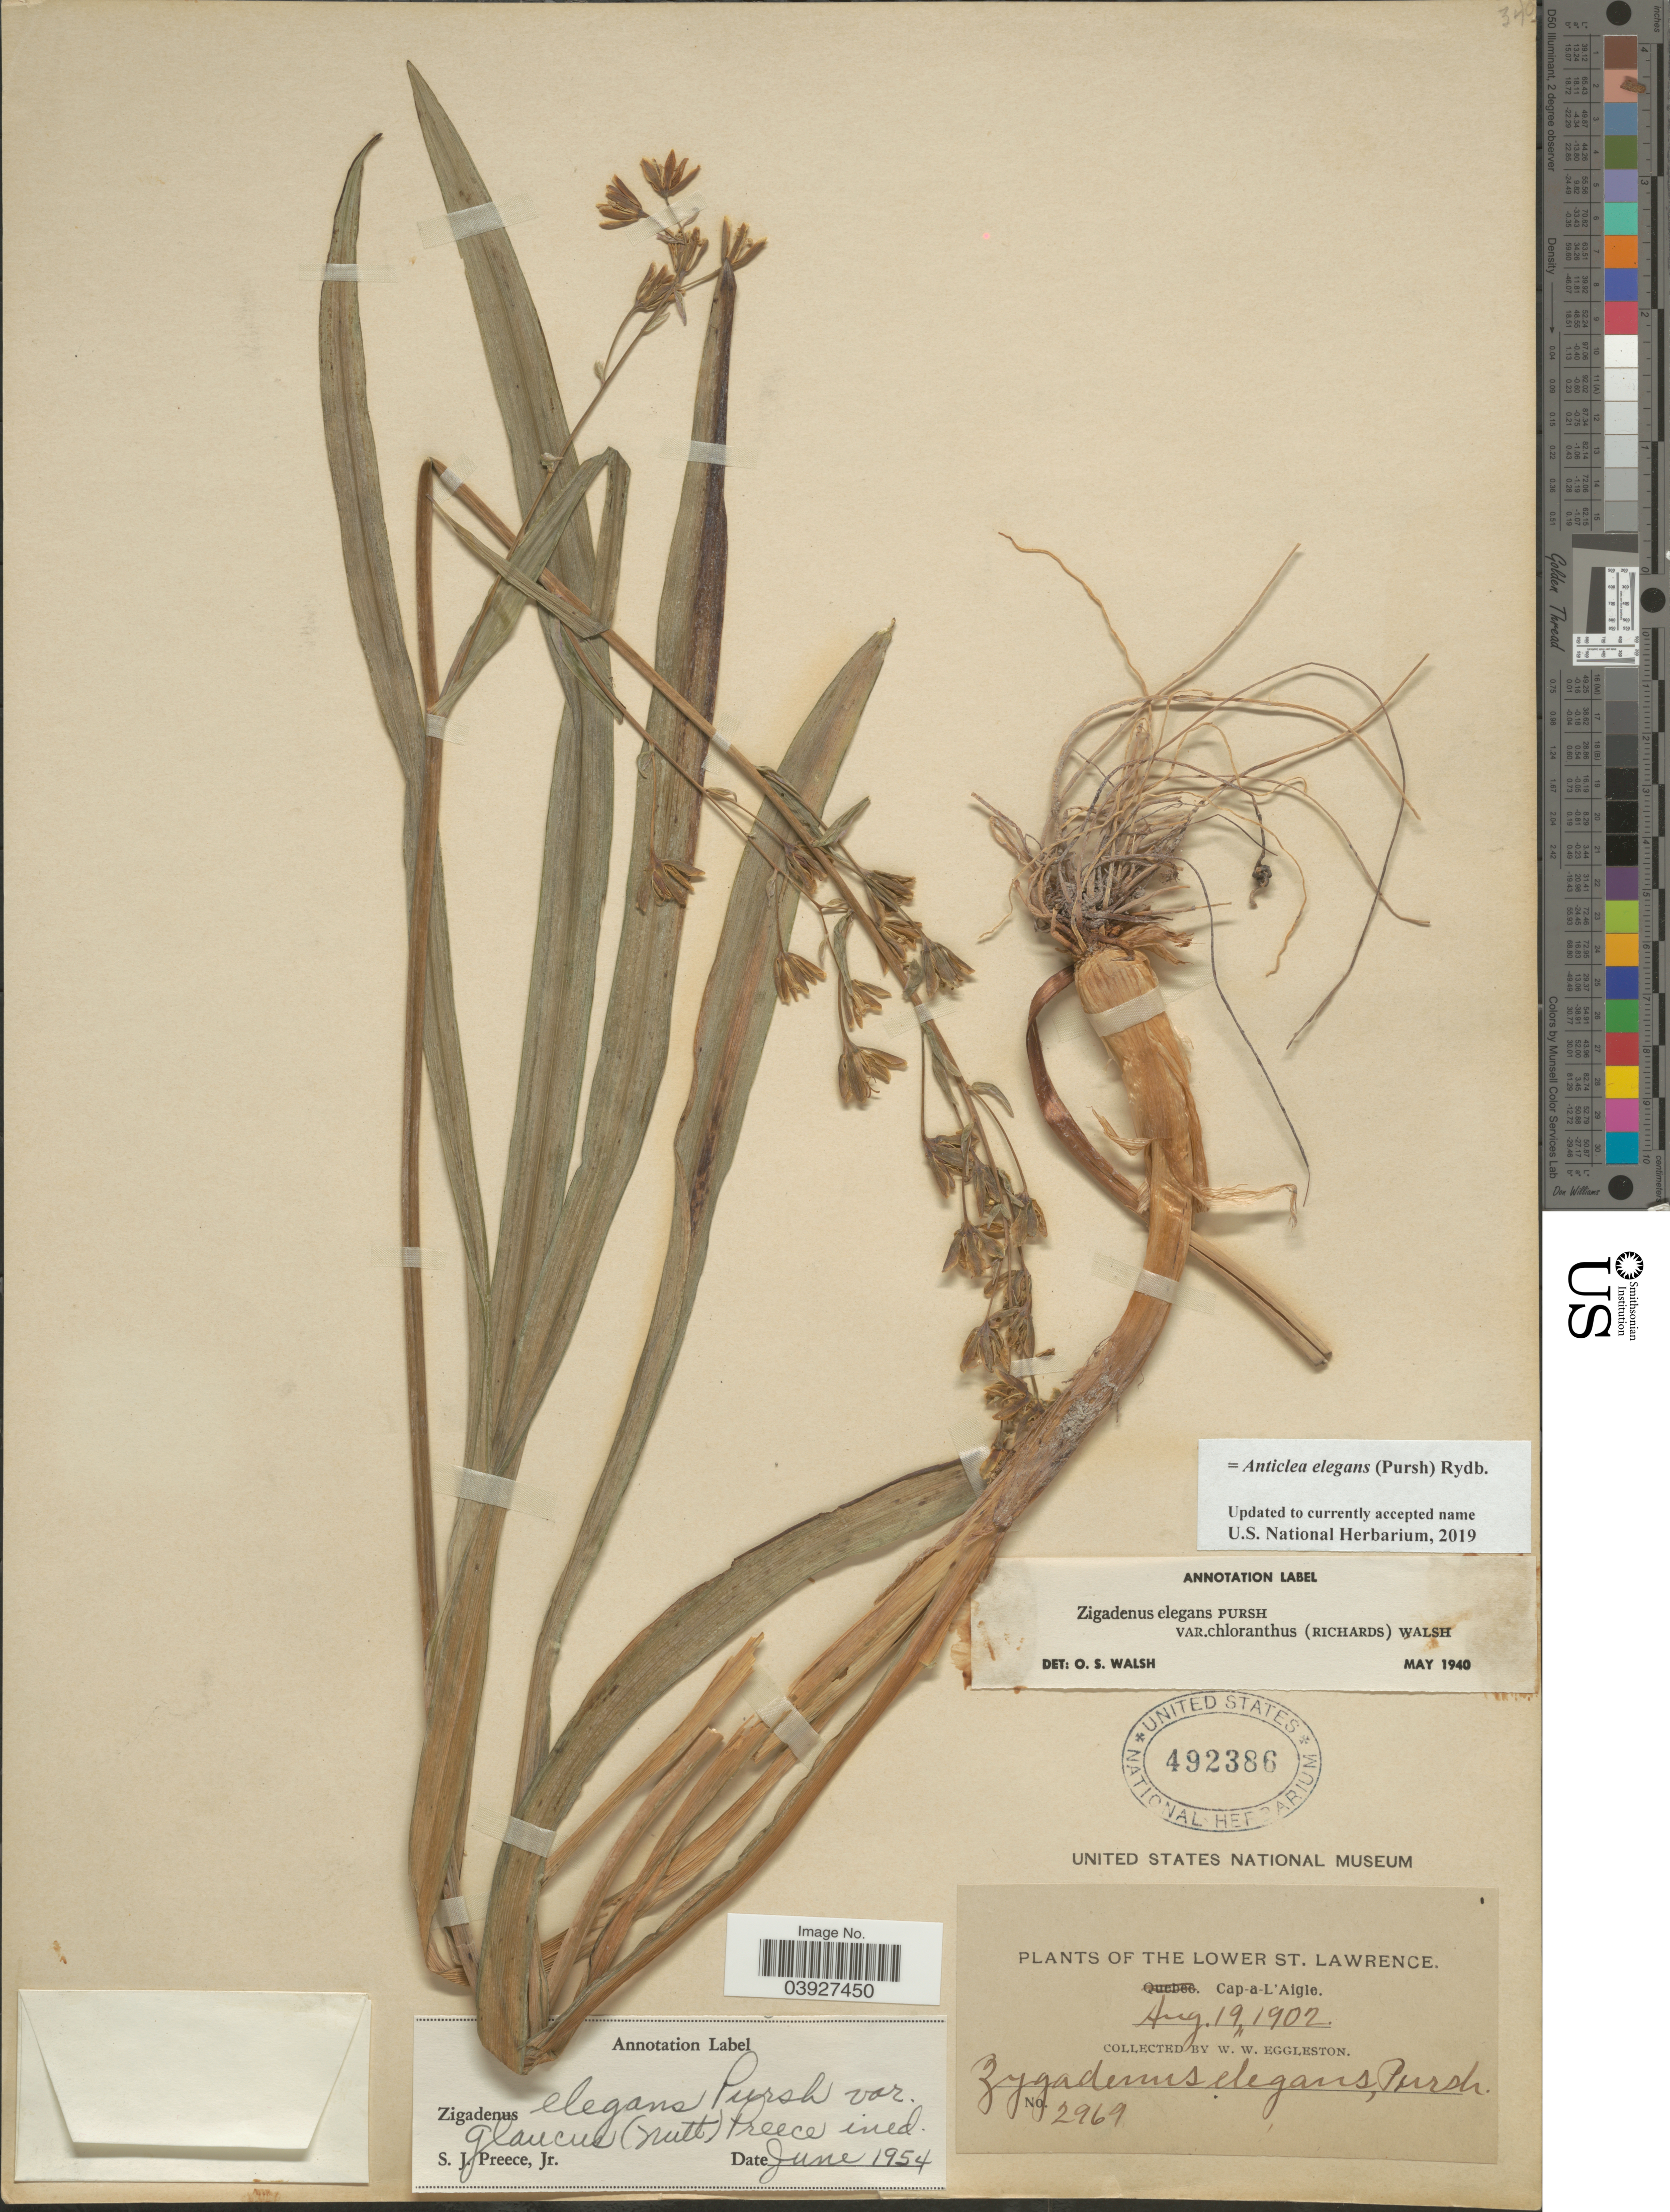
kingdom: Plantae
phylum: Tracheophyta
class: Liliopsida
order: Liliales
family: Melanthiaceae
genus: Anticlea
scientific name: Anticlea elegans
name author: (Pursh) Rydb.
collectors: W. W. Eggleston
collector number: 2969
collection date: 1902-08-19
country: Canada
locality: Lower St. Lawrence. Cap-a-L'Aigle.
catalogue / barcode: US 492386